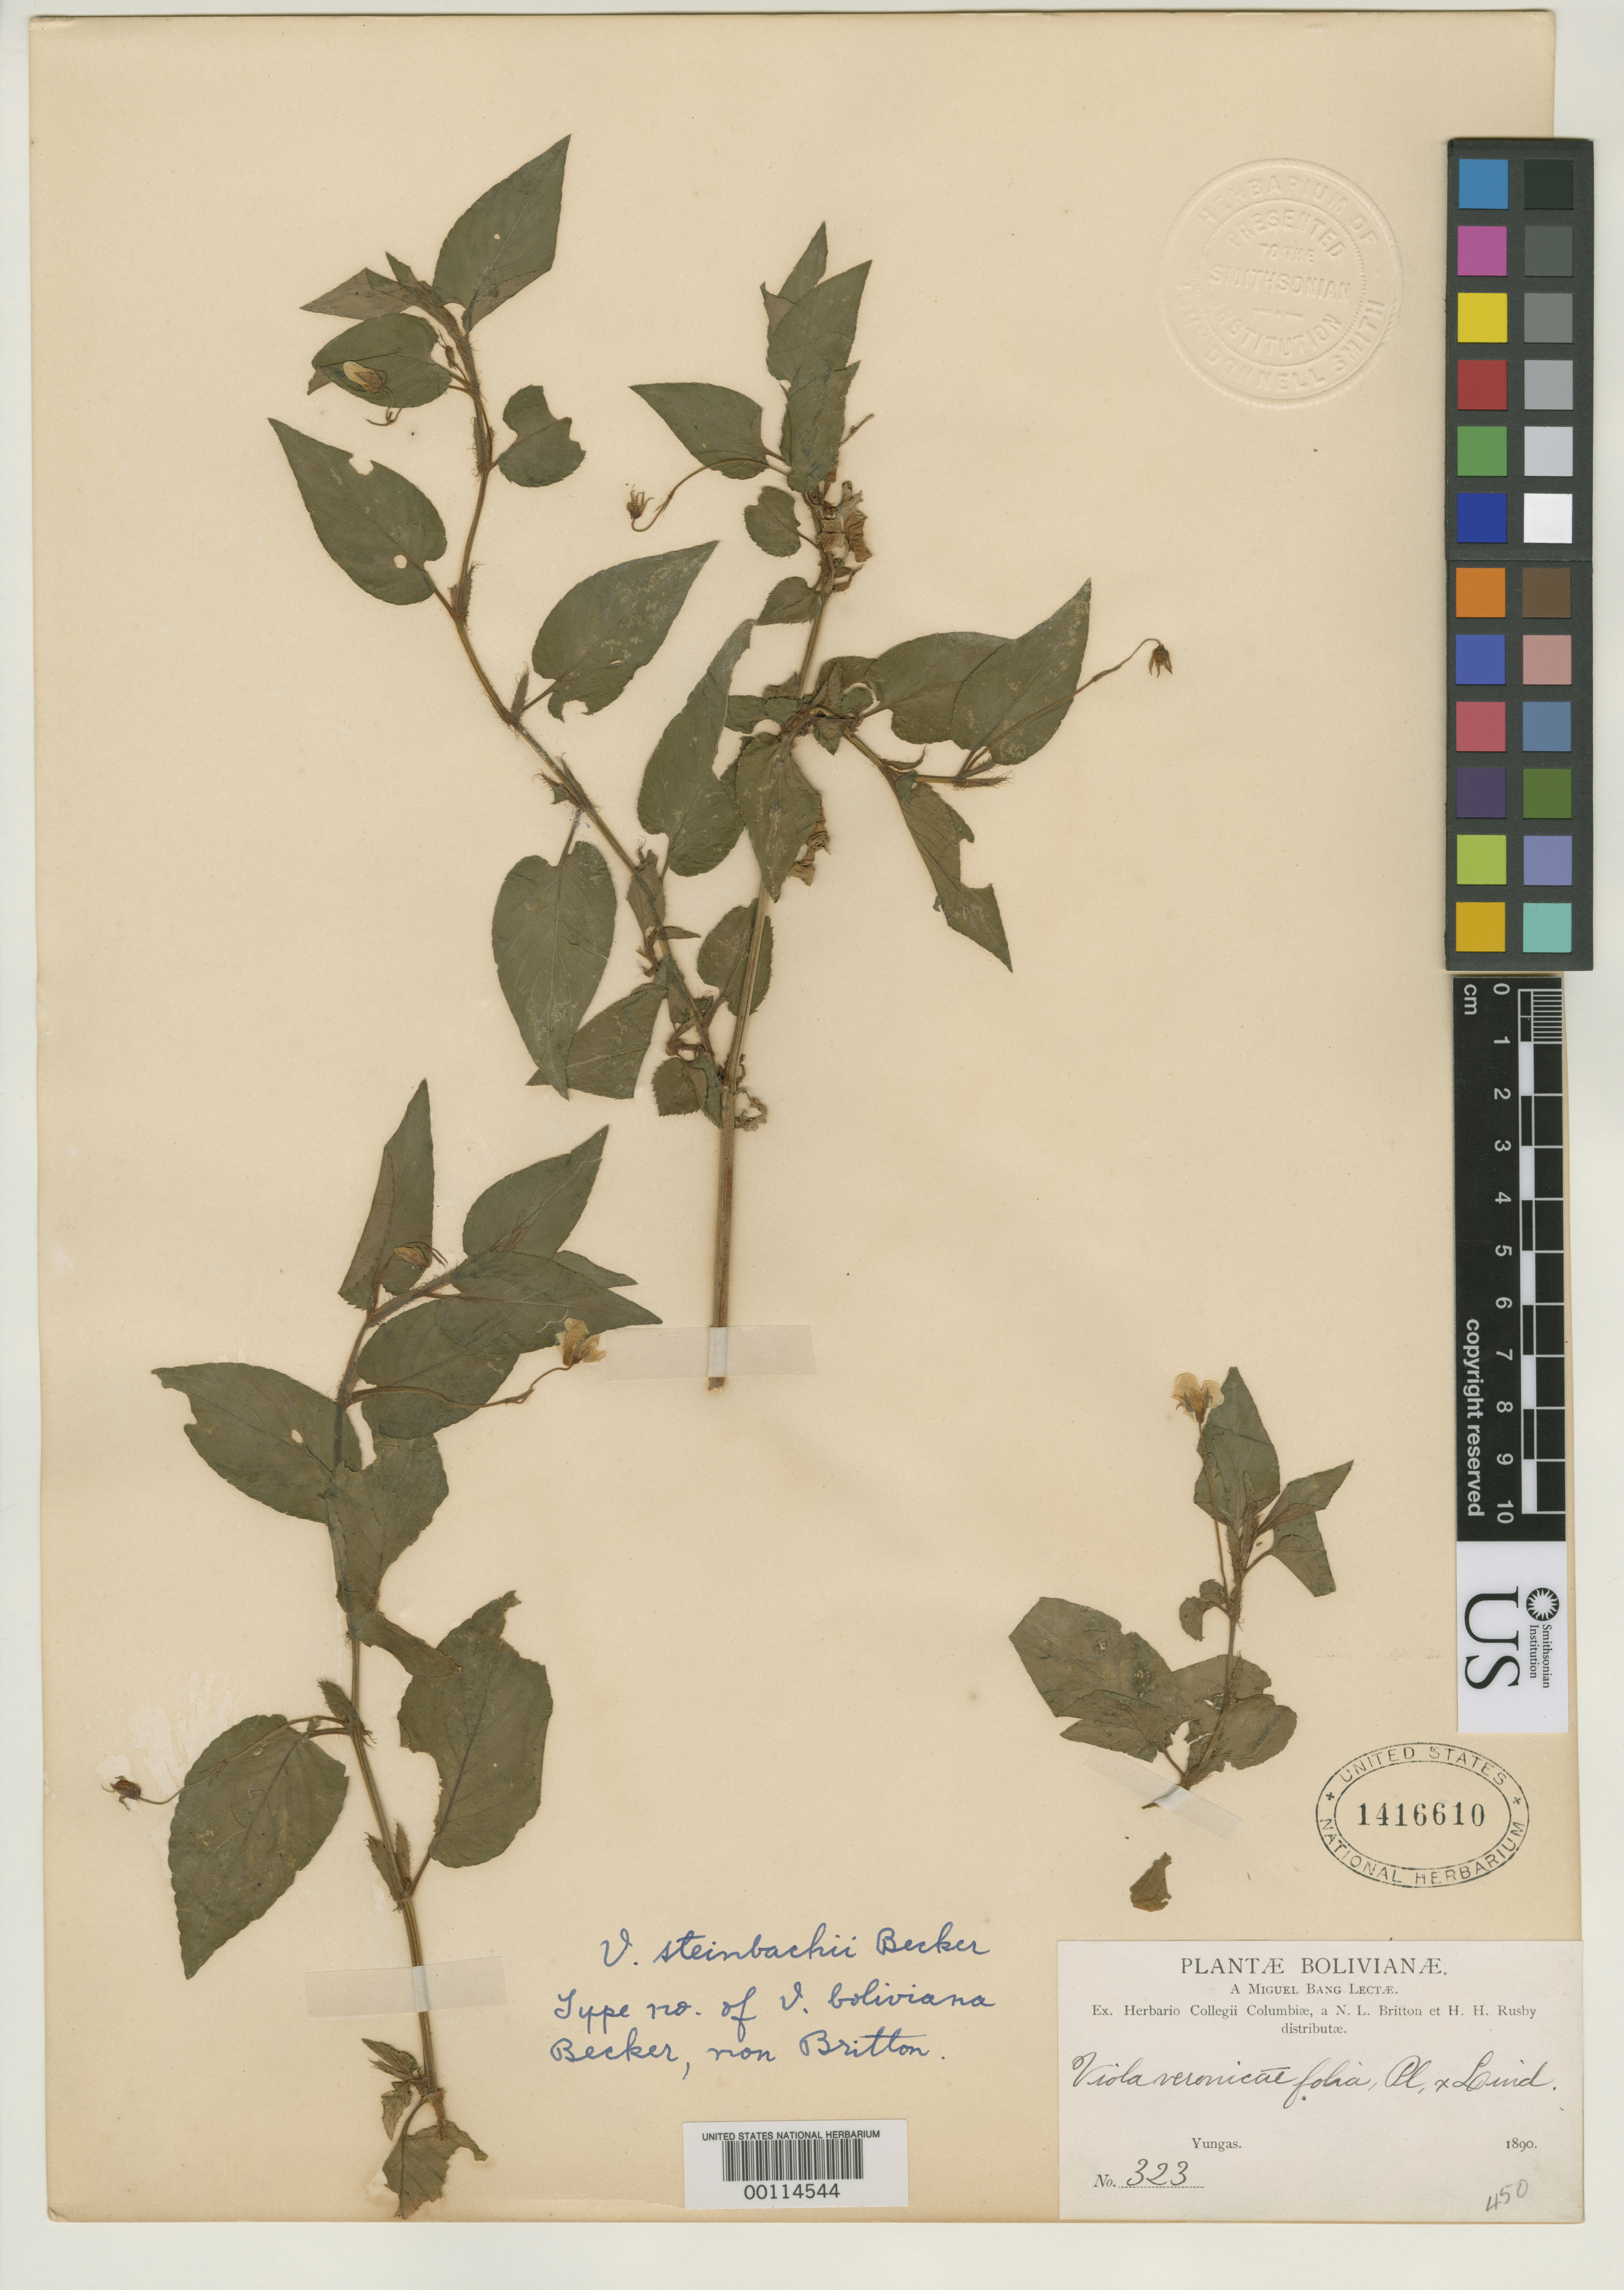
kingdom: Plantae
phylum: Tracheophyta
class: Magnoliopsida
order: Malpighiales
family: Violaceae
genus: Viola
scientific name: Viola boliviana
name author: Britton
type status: Type Collection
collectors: M. Bang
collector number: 323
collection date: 1890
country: Bolivia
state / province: La Paz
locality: Yungas.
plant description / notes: Nom. illeg., non V. boliviana Britton.; Also a type collection of Viola steinbachii Becker, nom. nov.; Nom. nov. for V. boliviana Becker, non Britton.; Also a type collection of Viola boliviana Becker, nom. illeg. (non Britton).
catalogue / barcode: US 1416610